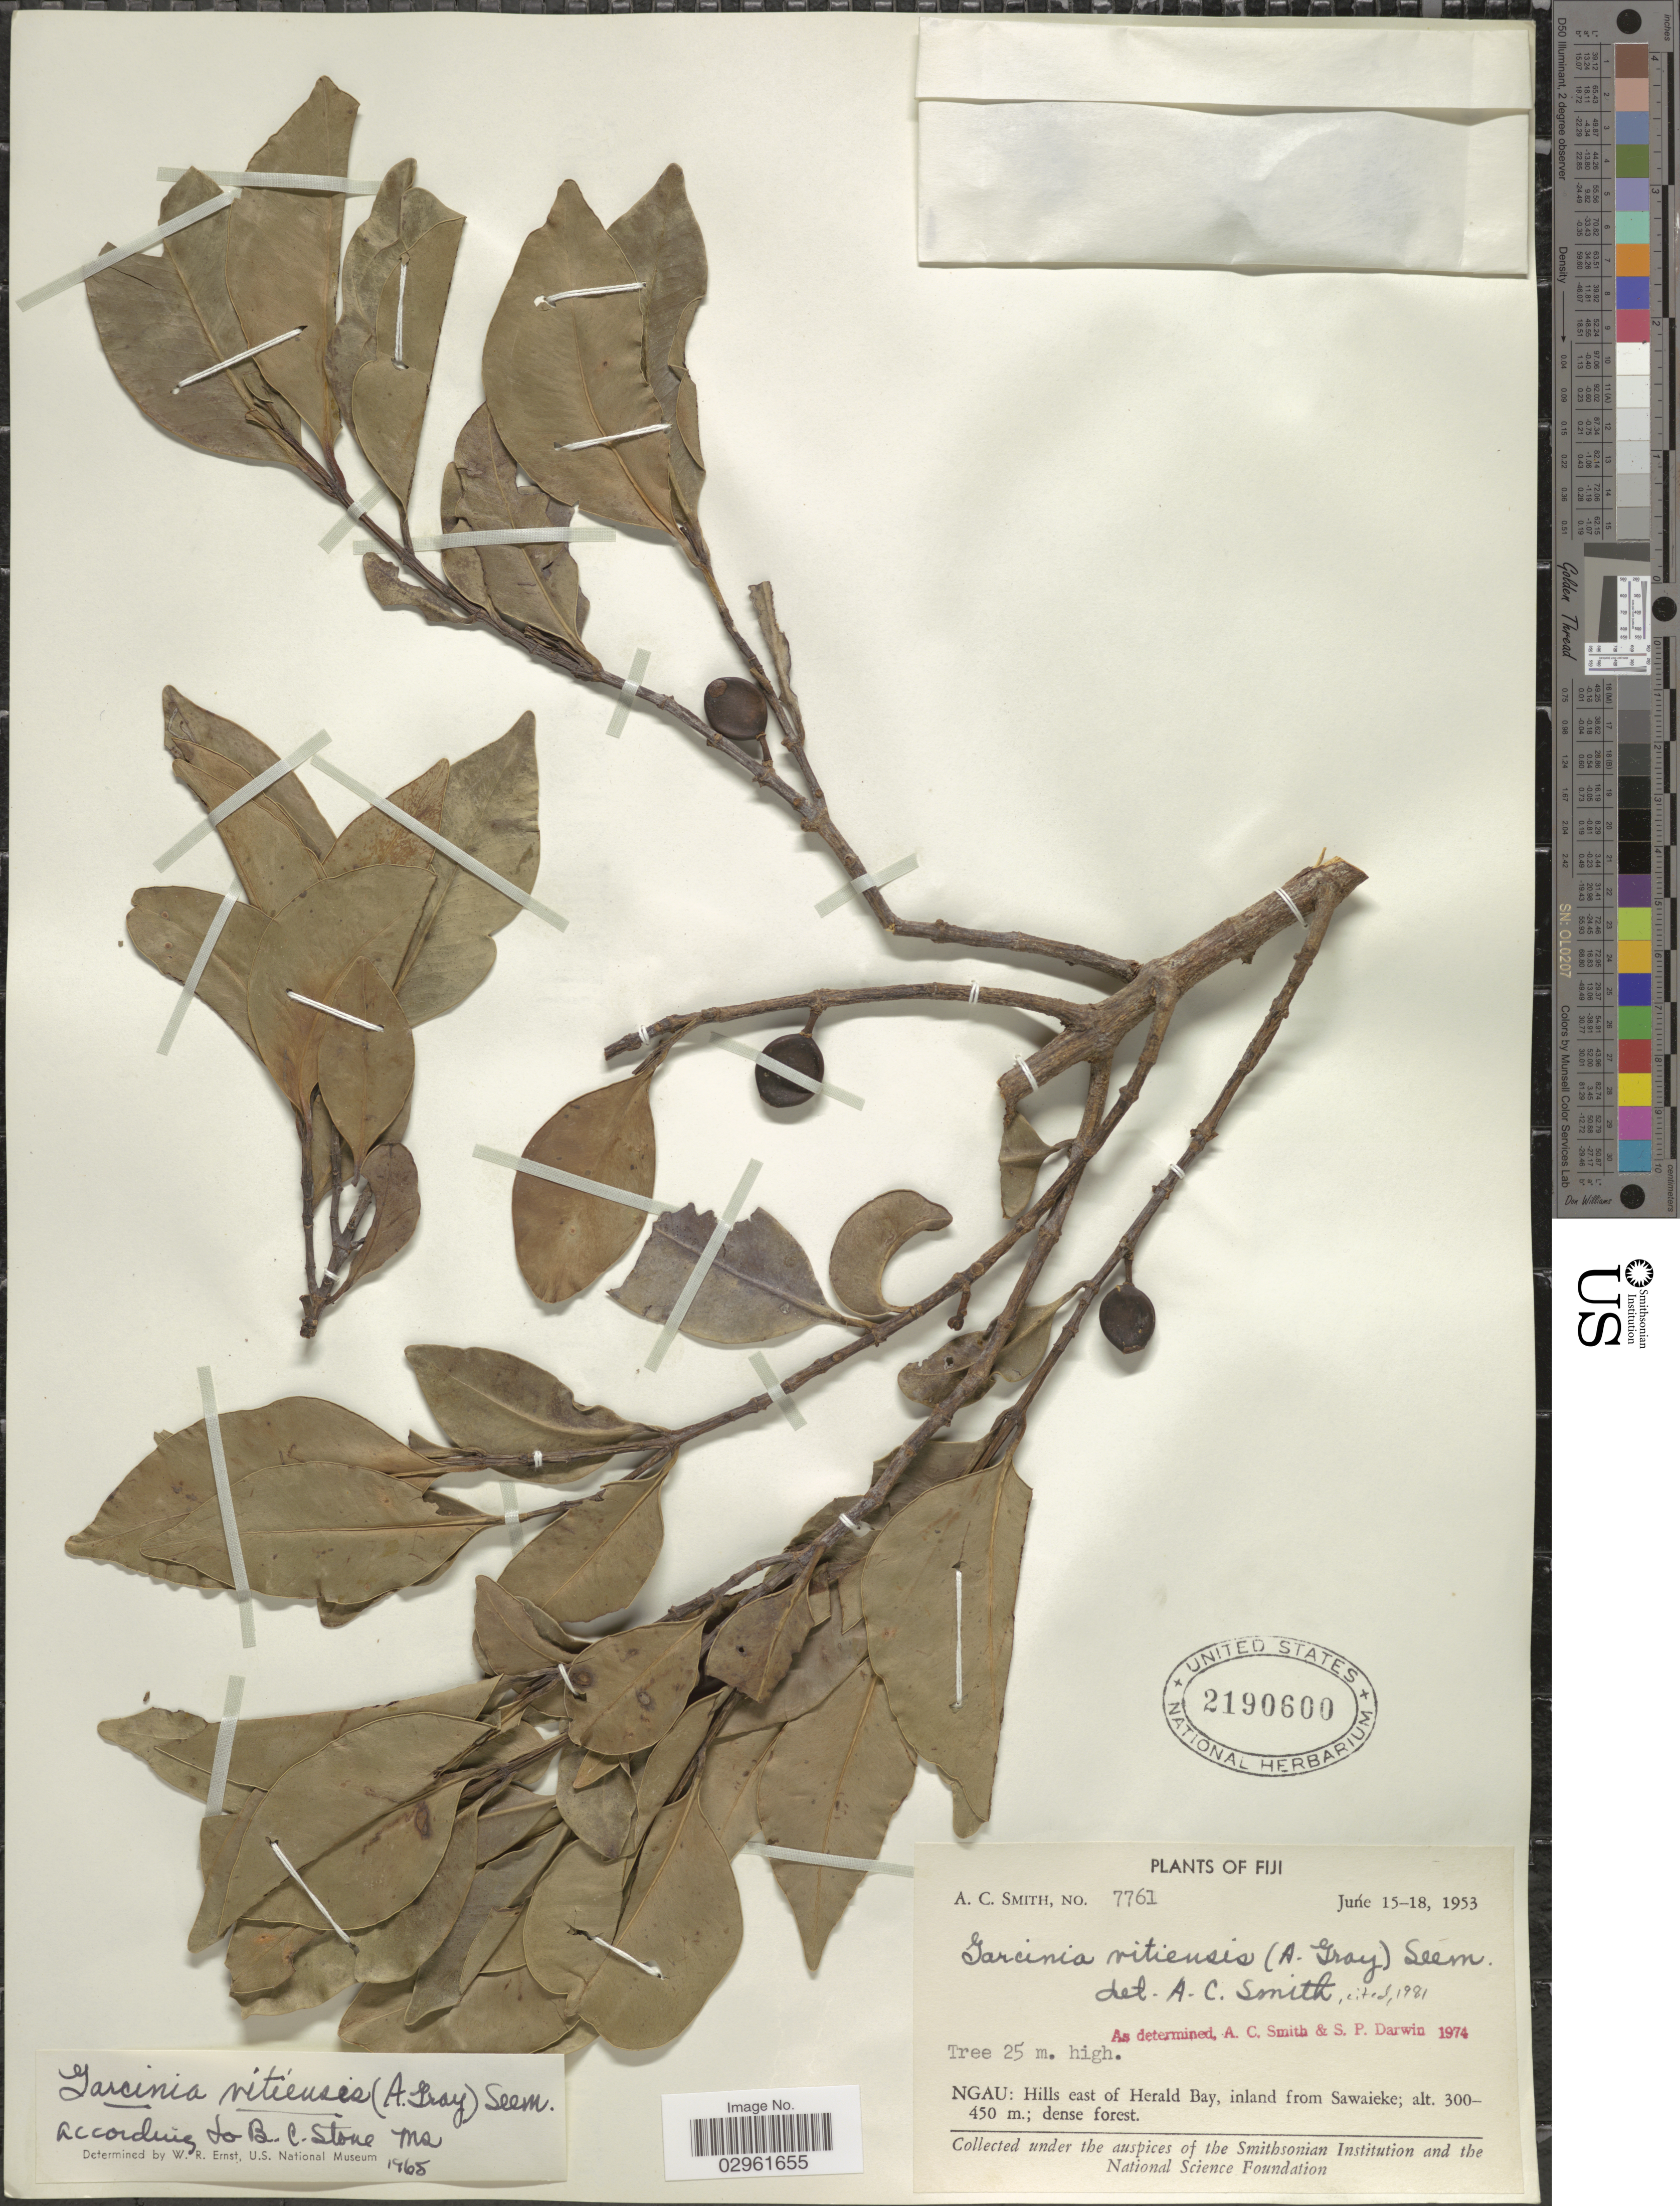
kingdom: Plantae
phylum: Tracheophyta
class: Magnoliopsida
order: Malpighiales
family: Clusiaceae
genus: Garcinia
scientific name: Garcinia vitiensis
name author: (A. Gray) Seem.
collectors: A. C. Smith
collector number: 7761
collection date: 1953-06-15/1953-06-18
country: Fiji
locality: Ngau: Hills east of Herald Bay, inland from Sawaieke.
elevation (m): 300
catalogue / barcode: US 2190600